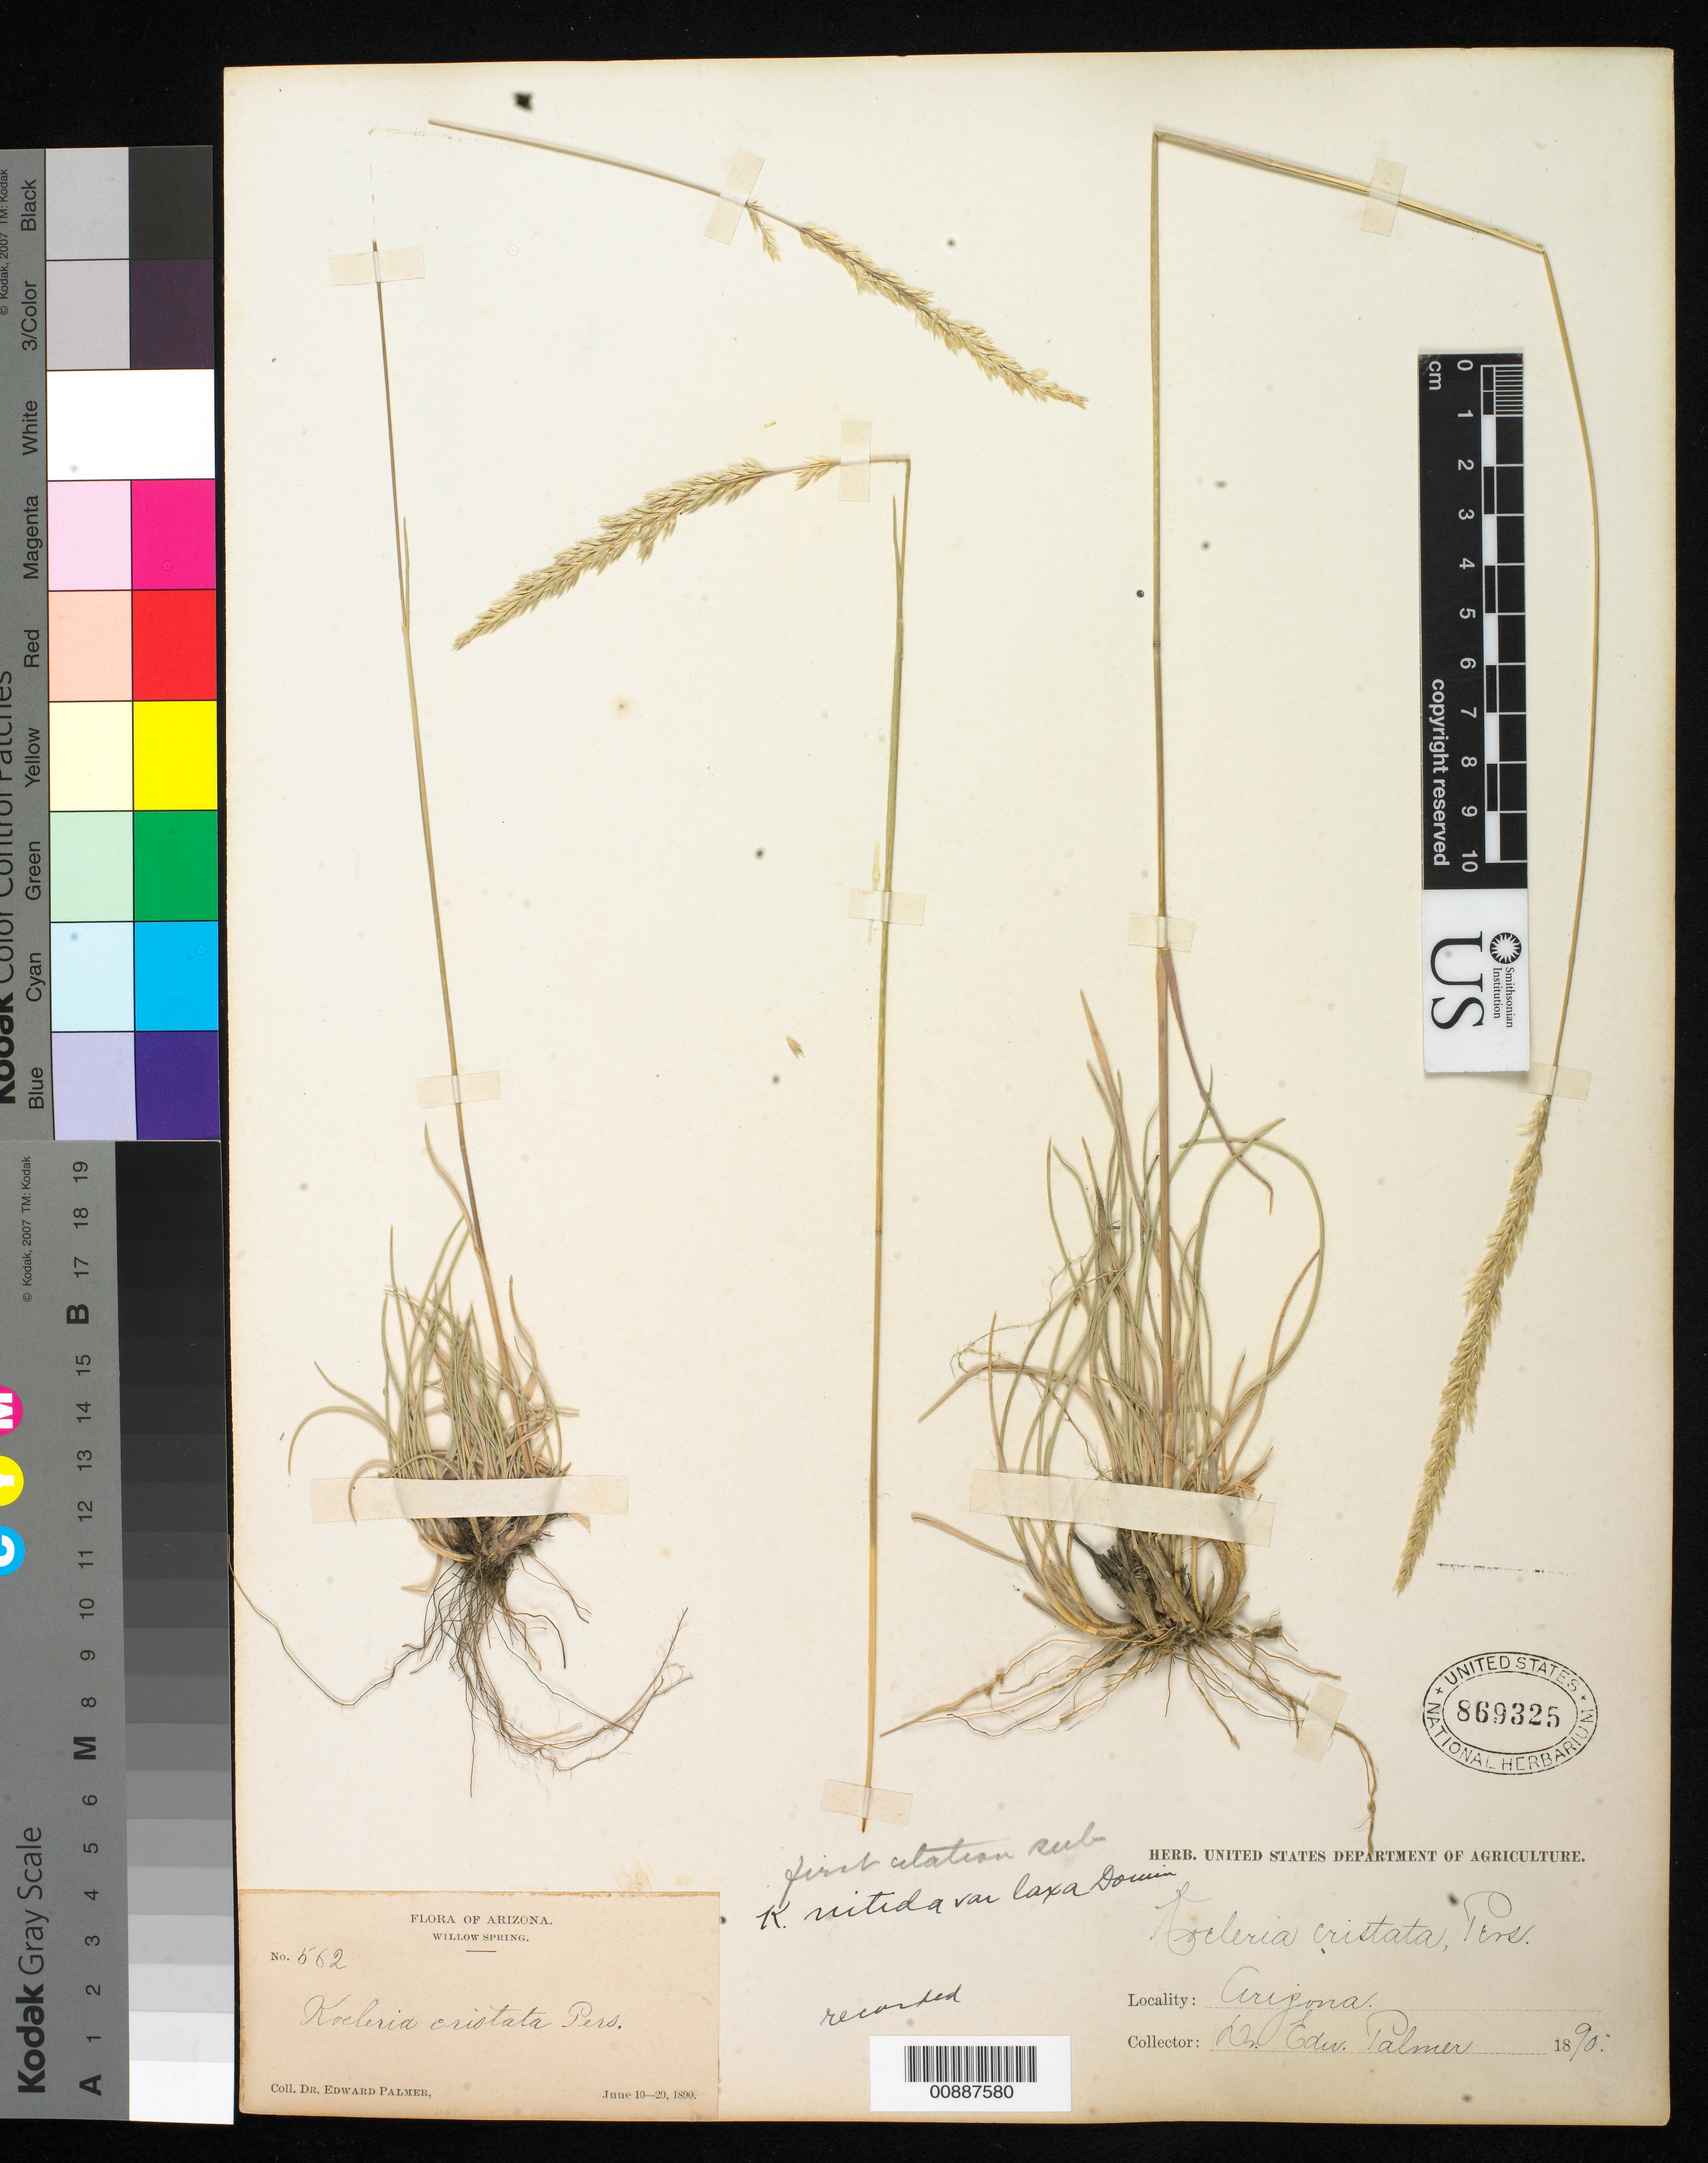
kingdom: Plantae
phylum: Tracheophyta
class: Liliopsida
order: Poales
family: Poaceae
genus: Koeleria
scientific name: Koeleria pyramidata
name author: (Lam.) P. Beauv.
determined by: Poaceae Reorganization Project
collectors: E. Palmer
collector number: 562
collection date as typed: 10 Jun 1890 to 20 Jun 1890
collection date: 1890-06-10/1890-06-20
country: United States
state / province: Arizona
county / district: Coconino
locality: Willow Spring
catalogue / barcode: US 869325